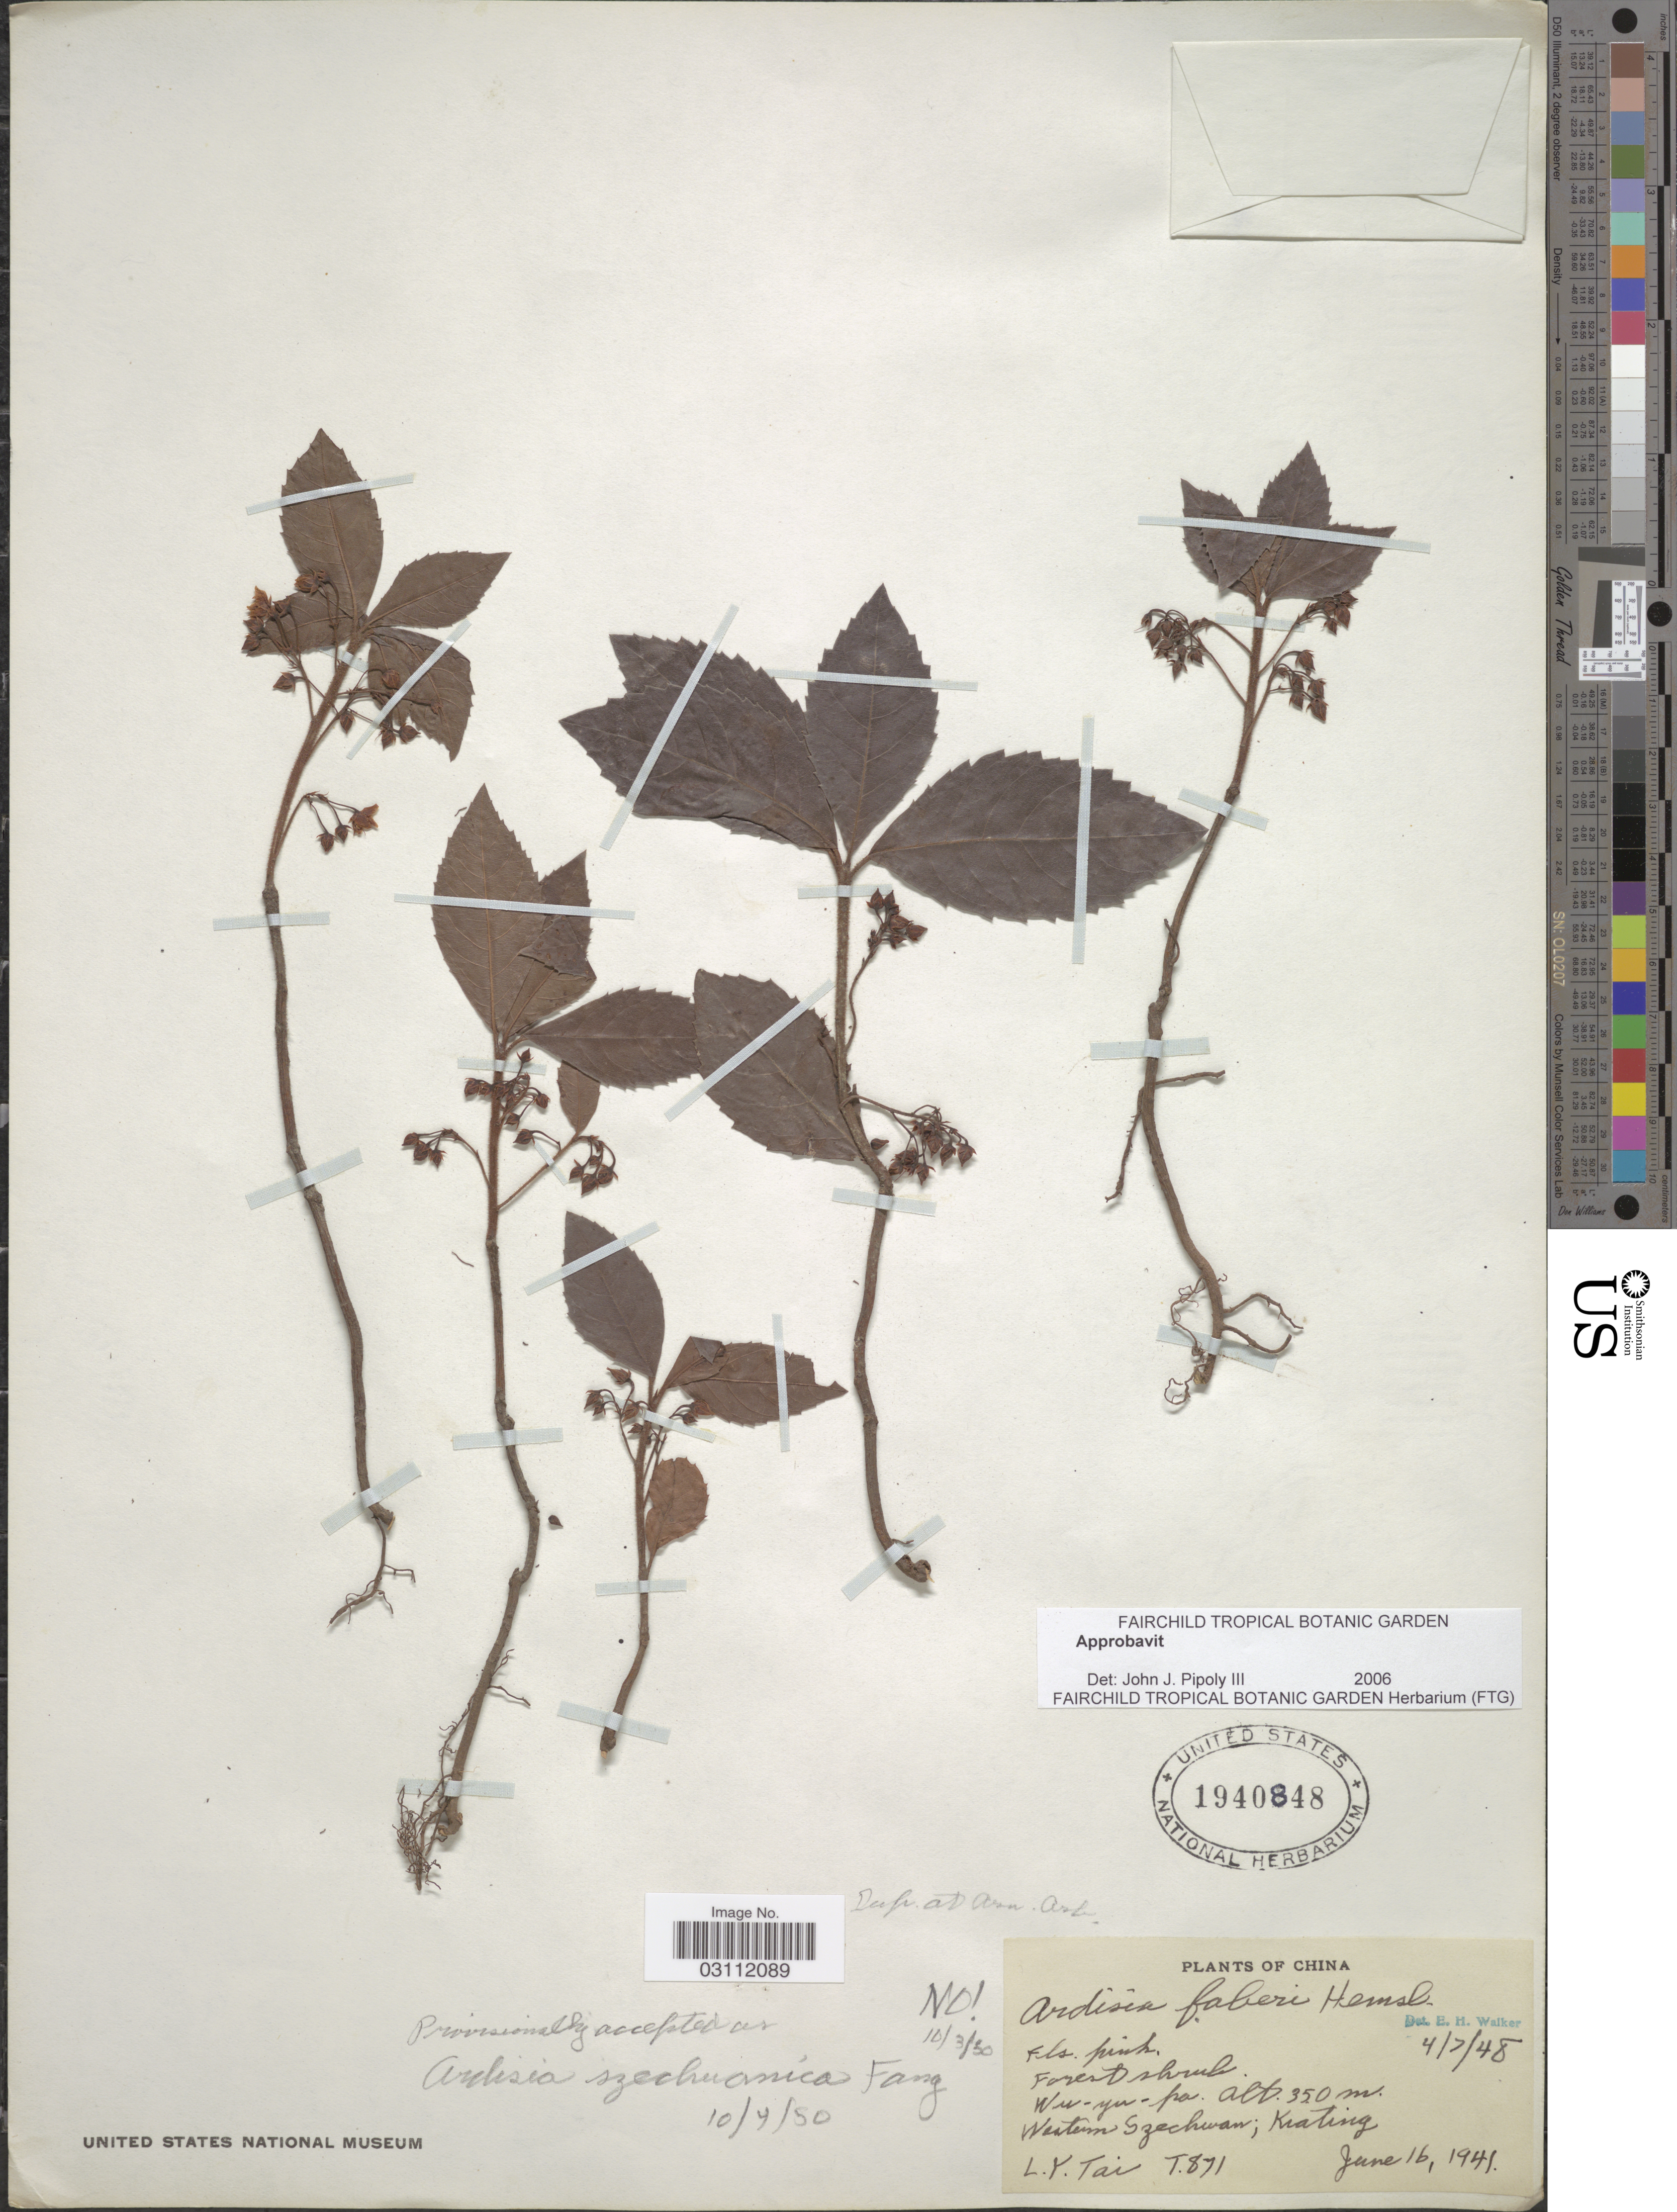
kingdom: Plantae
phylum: Tracheophyta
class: Magnoliopsida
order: Ericales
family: Primulaceae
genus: Ardisia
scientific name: Ardisia szechuanica W.P.Fang sp. nov. ined.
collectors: L. Tai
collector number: T. 871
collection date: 1941-06-16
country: China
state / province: Sichuan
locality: Wu-yu-pa, Western Szechwan; Kiating.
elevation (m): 350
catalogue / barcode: US 1940848